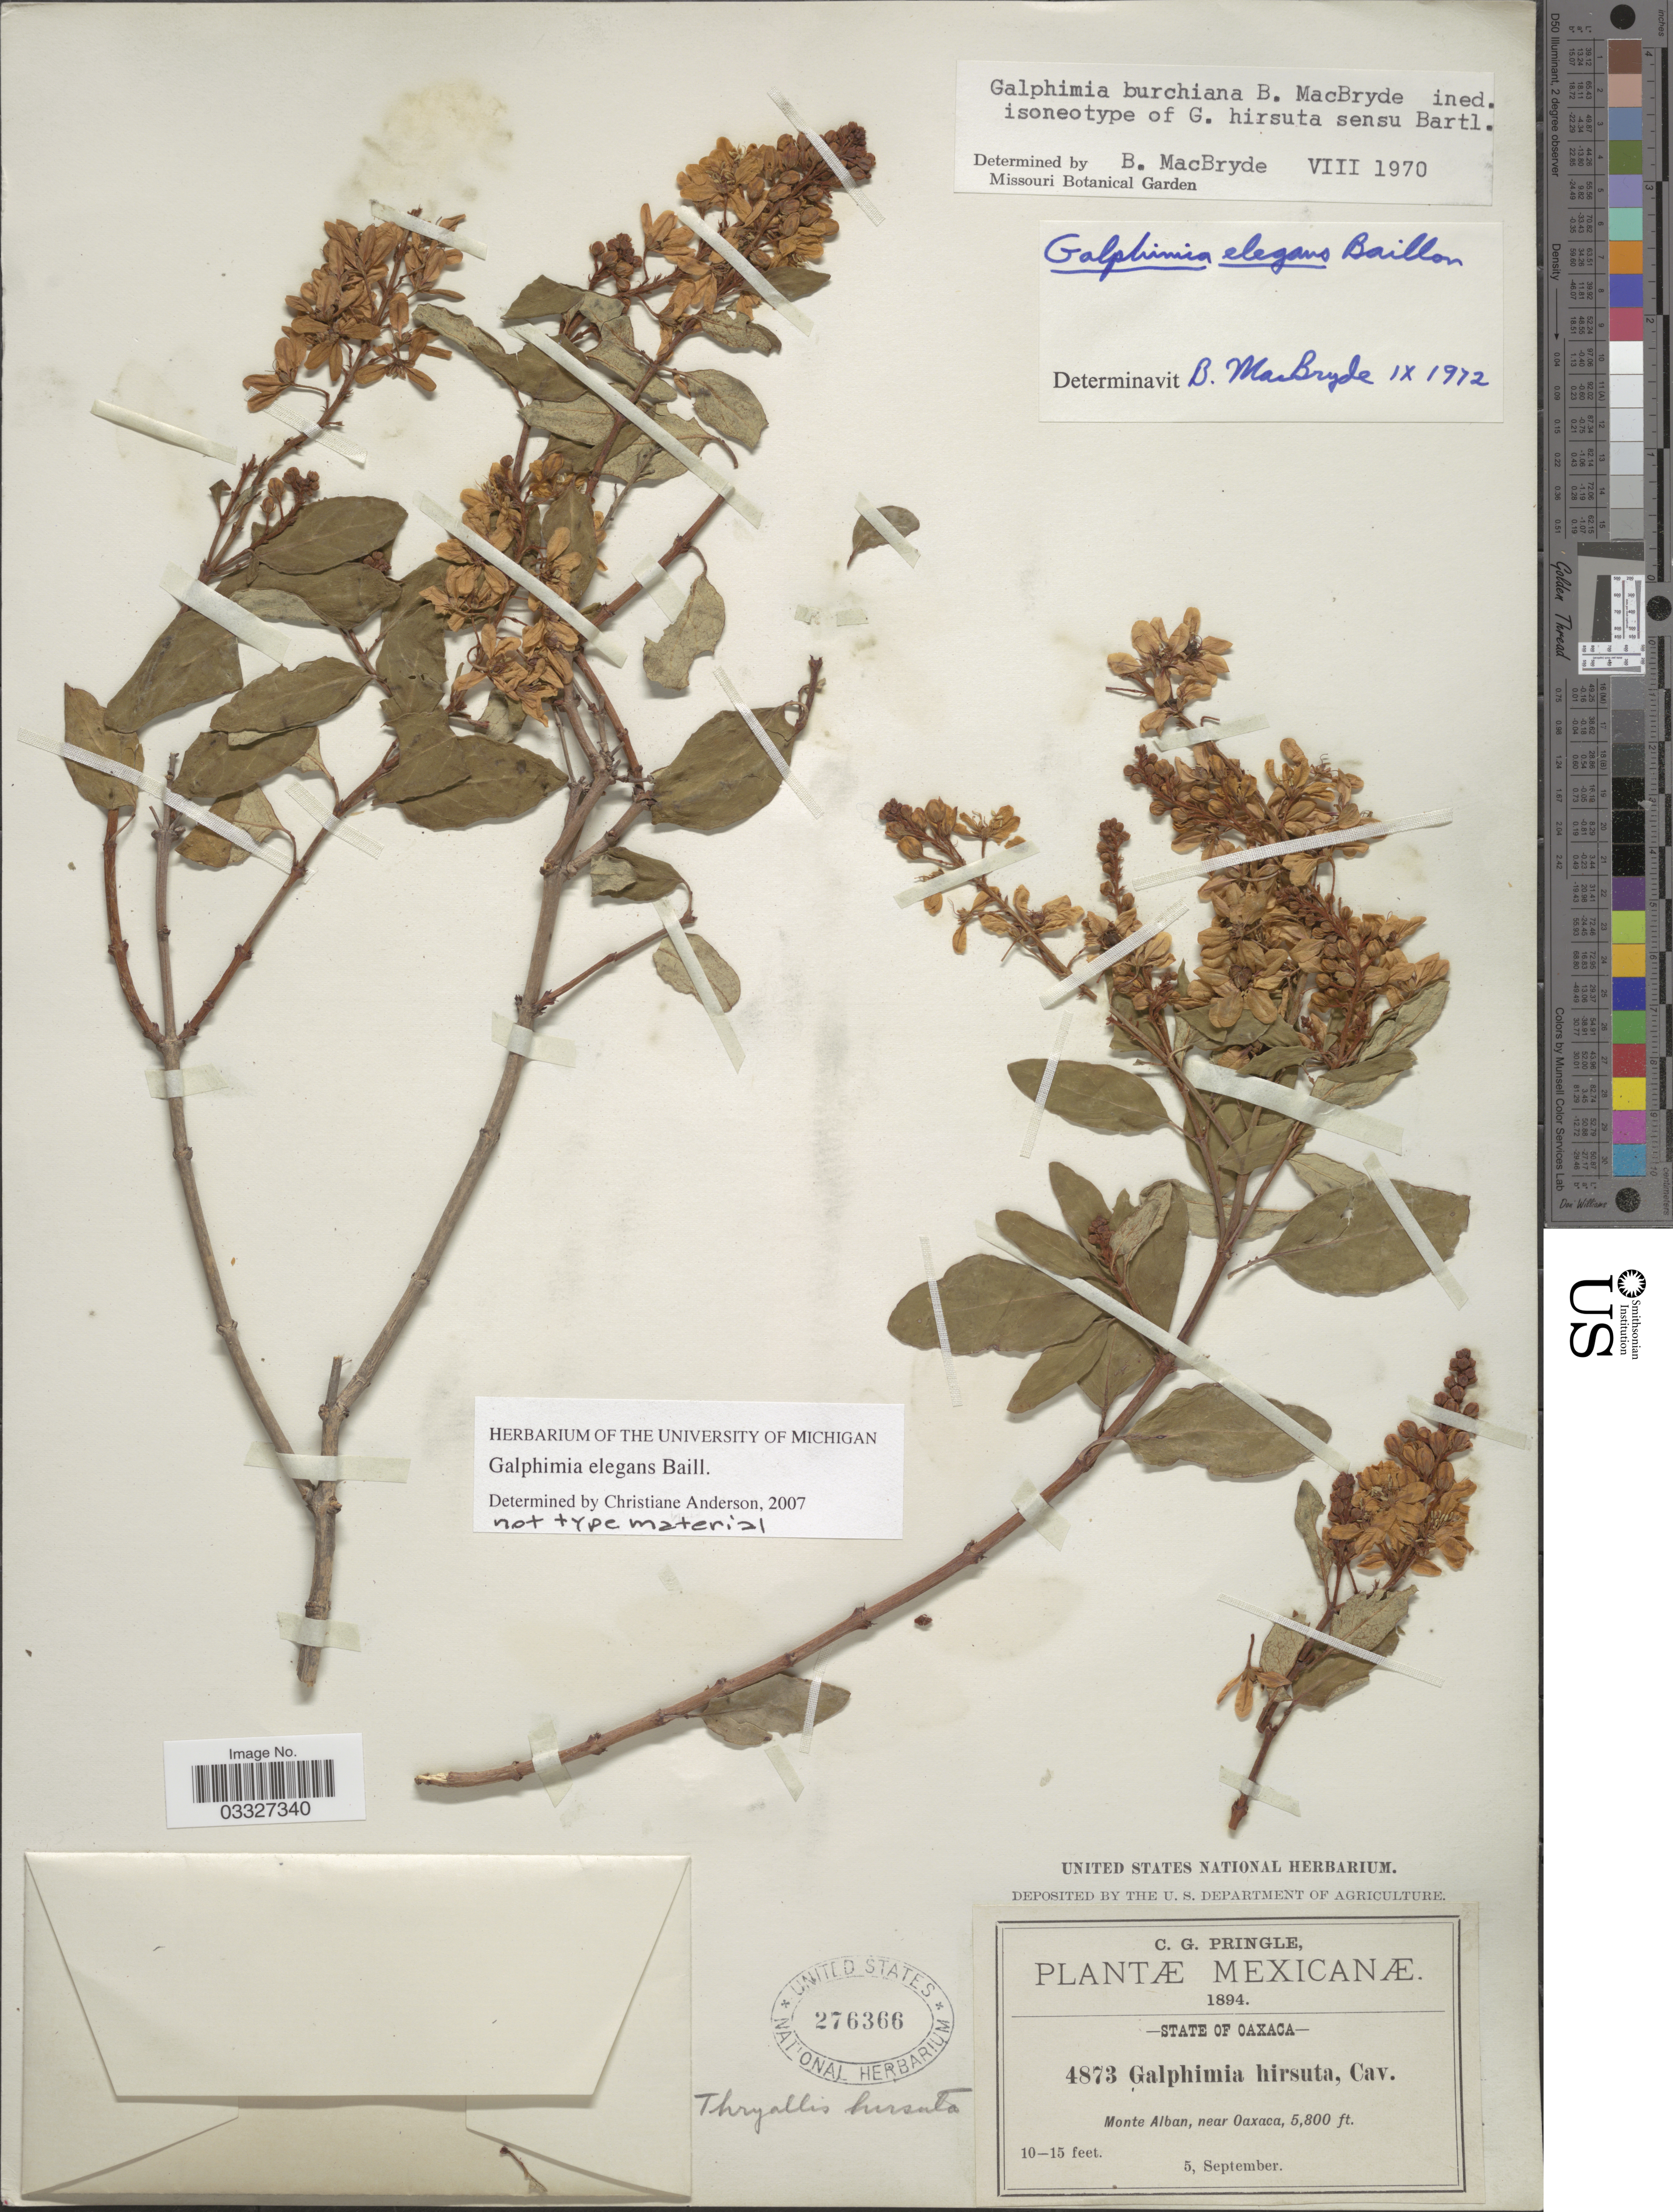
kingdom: Plantae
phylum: Tracheophyta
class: Magnoliopsida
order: Malpighiales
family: Malpighiaceae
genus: Galphimia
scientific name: Galphimia elegans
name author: Baill.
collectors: C. G. Pringle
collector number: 4873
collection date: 1894-09-05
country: Mexico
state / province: Oaxaca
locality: Monte Alban, near Oaxaca.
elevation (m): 1768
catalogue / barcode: US 276366